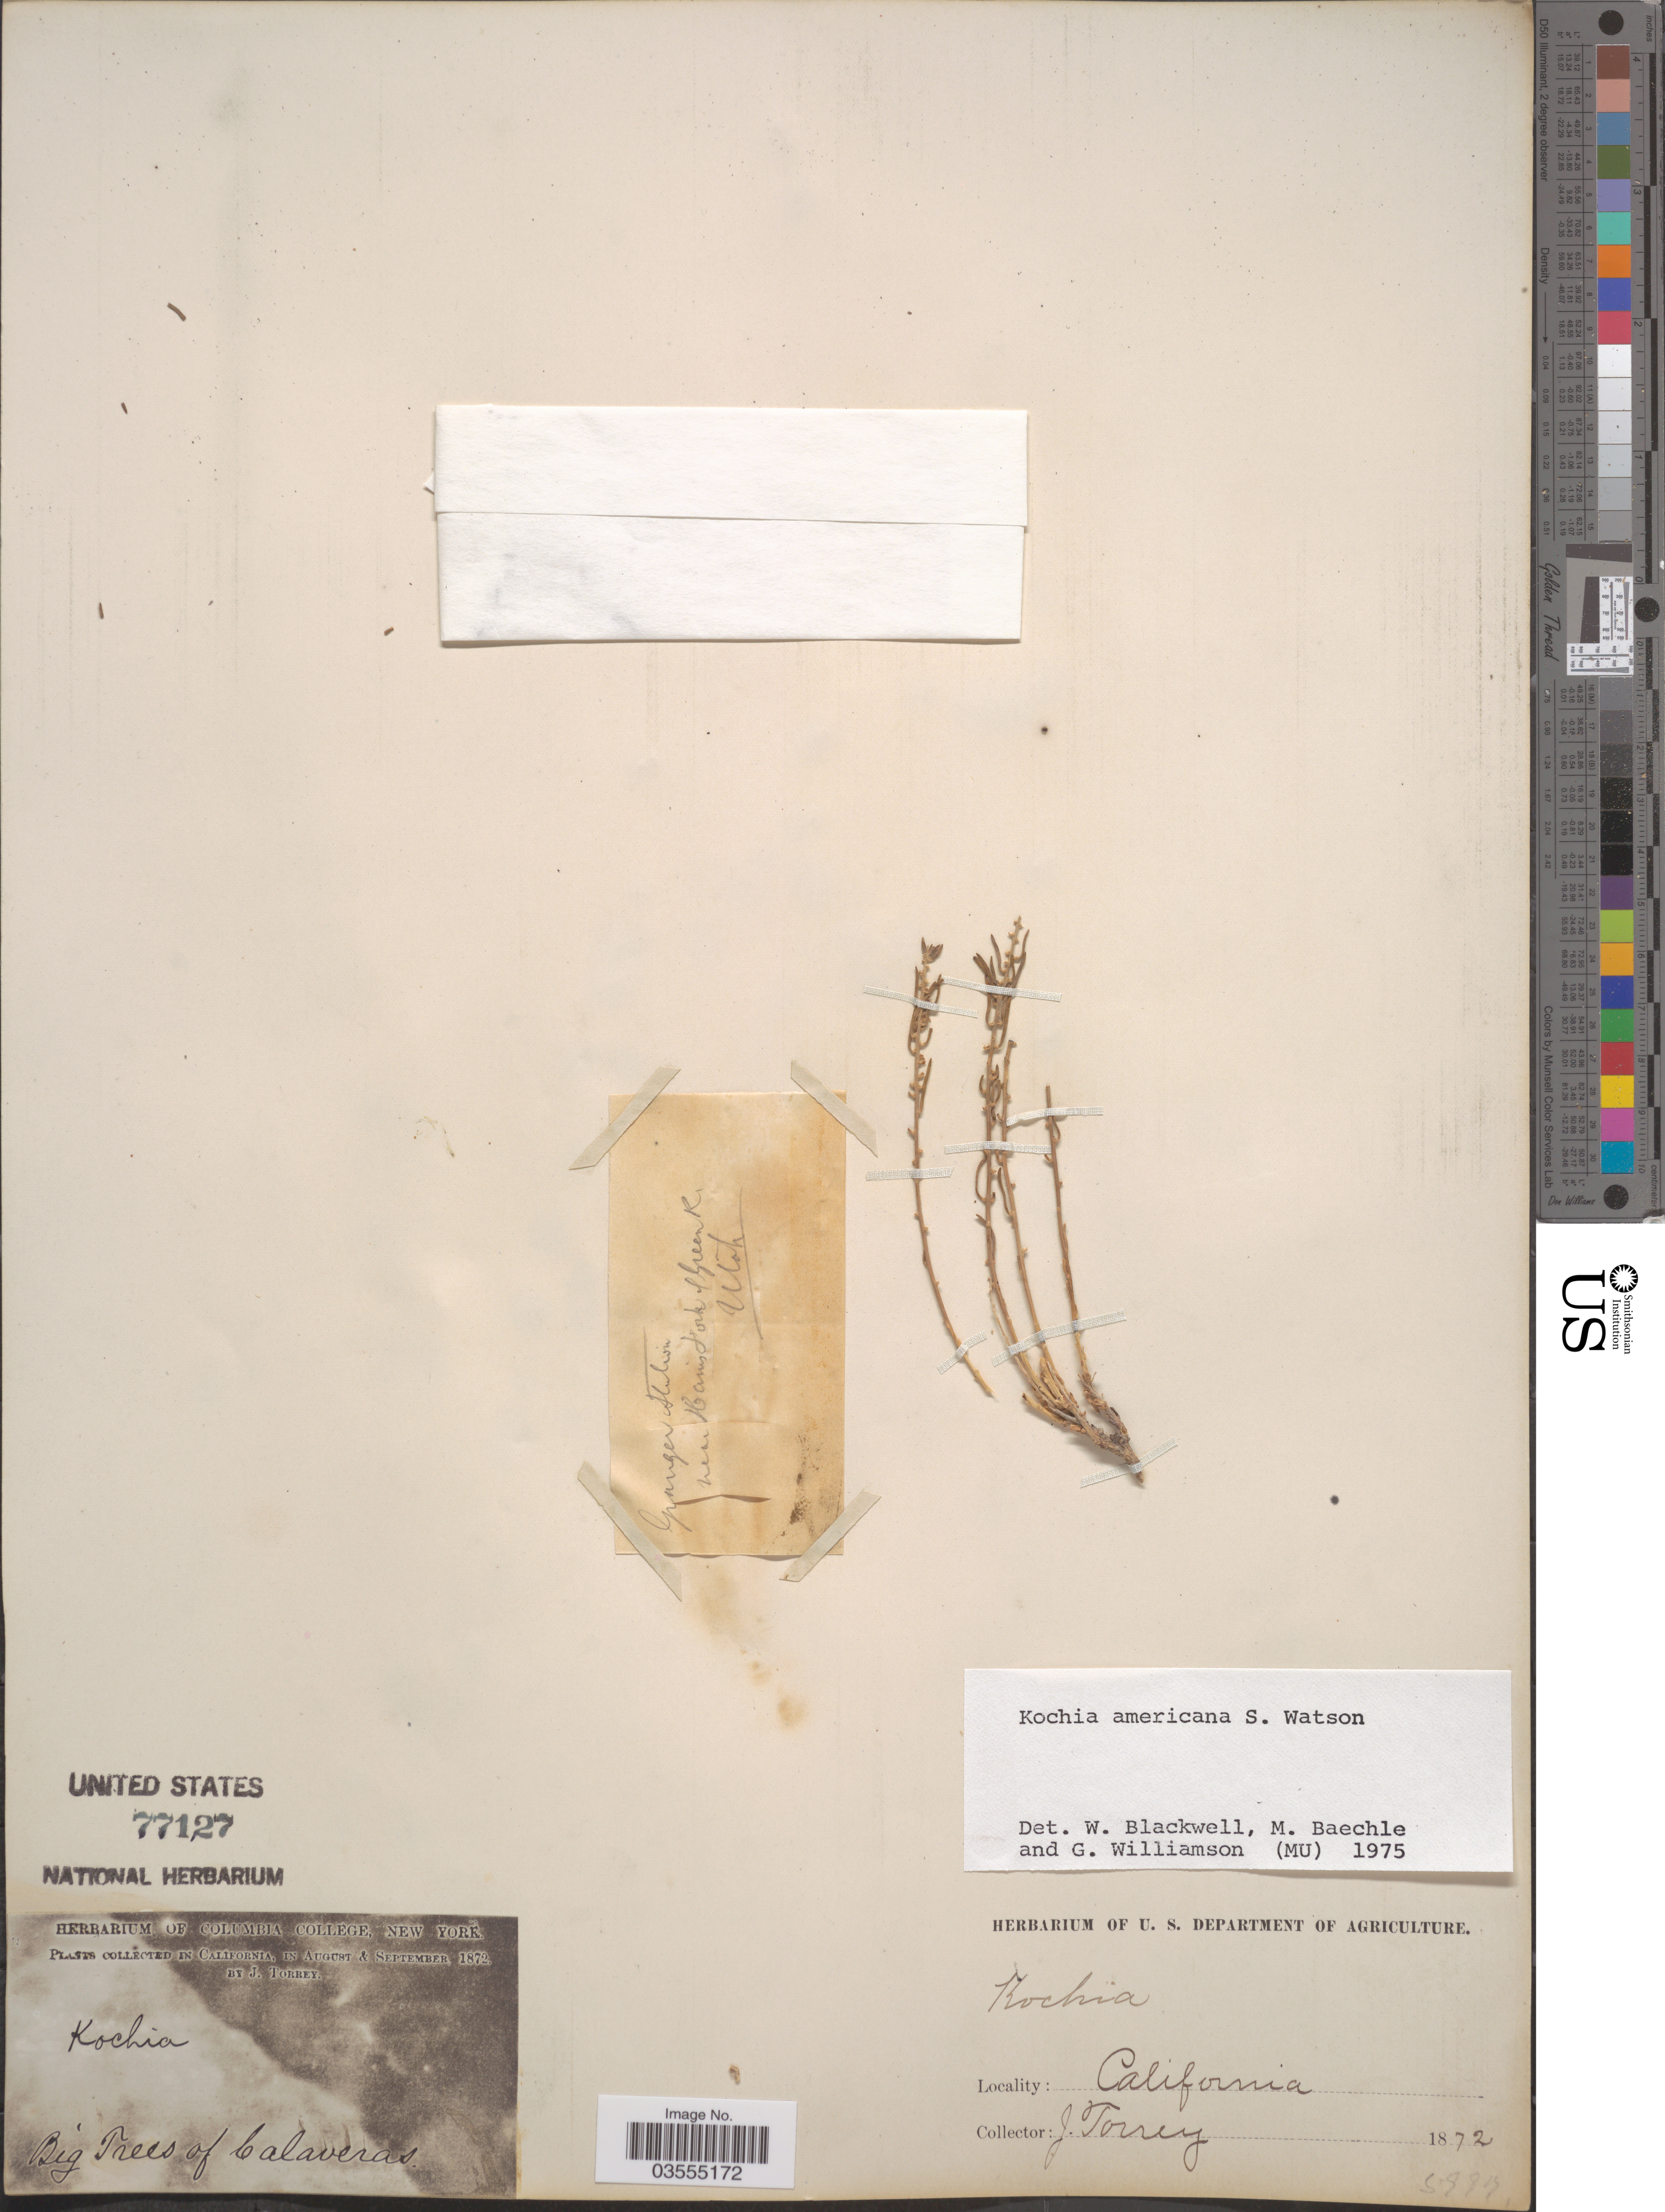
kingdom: Plantae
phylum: Tracheophyta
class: Magnoliopsida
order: Caryophyllales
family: Amaranthaceae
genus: Neokochia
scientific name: Neokochia americana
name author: (S. Watson) G.L. Chu & S.C. Sand.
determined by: U.S. National Herbarium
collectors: J. Torrey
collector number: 5887?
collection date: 1872-08/1872-09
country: United States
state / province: California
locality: Big Trees of Calaveras.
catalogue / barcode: US 77127